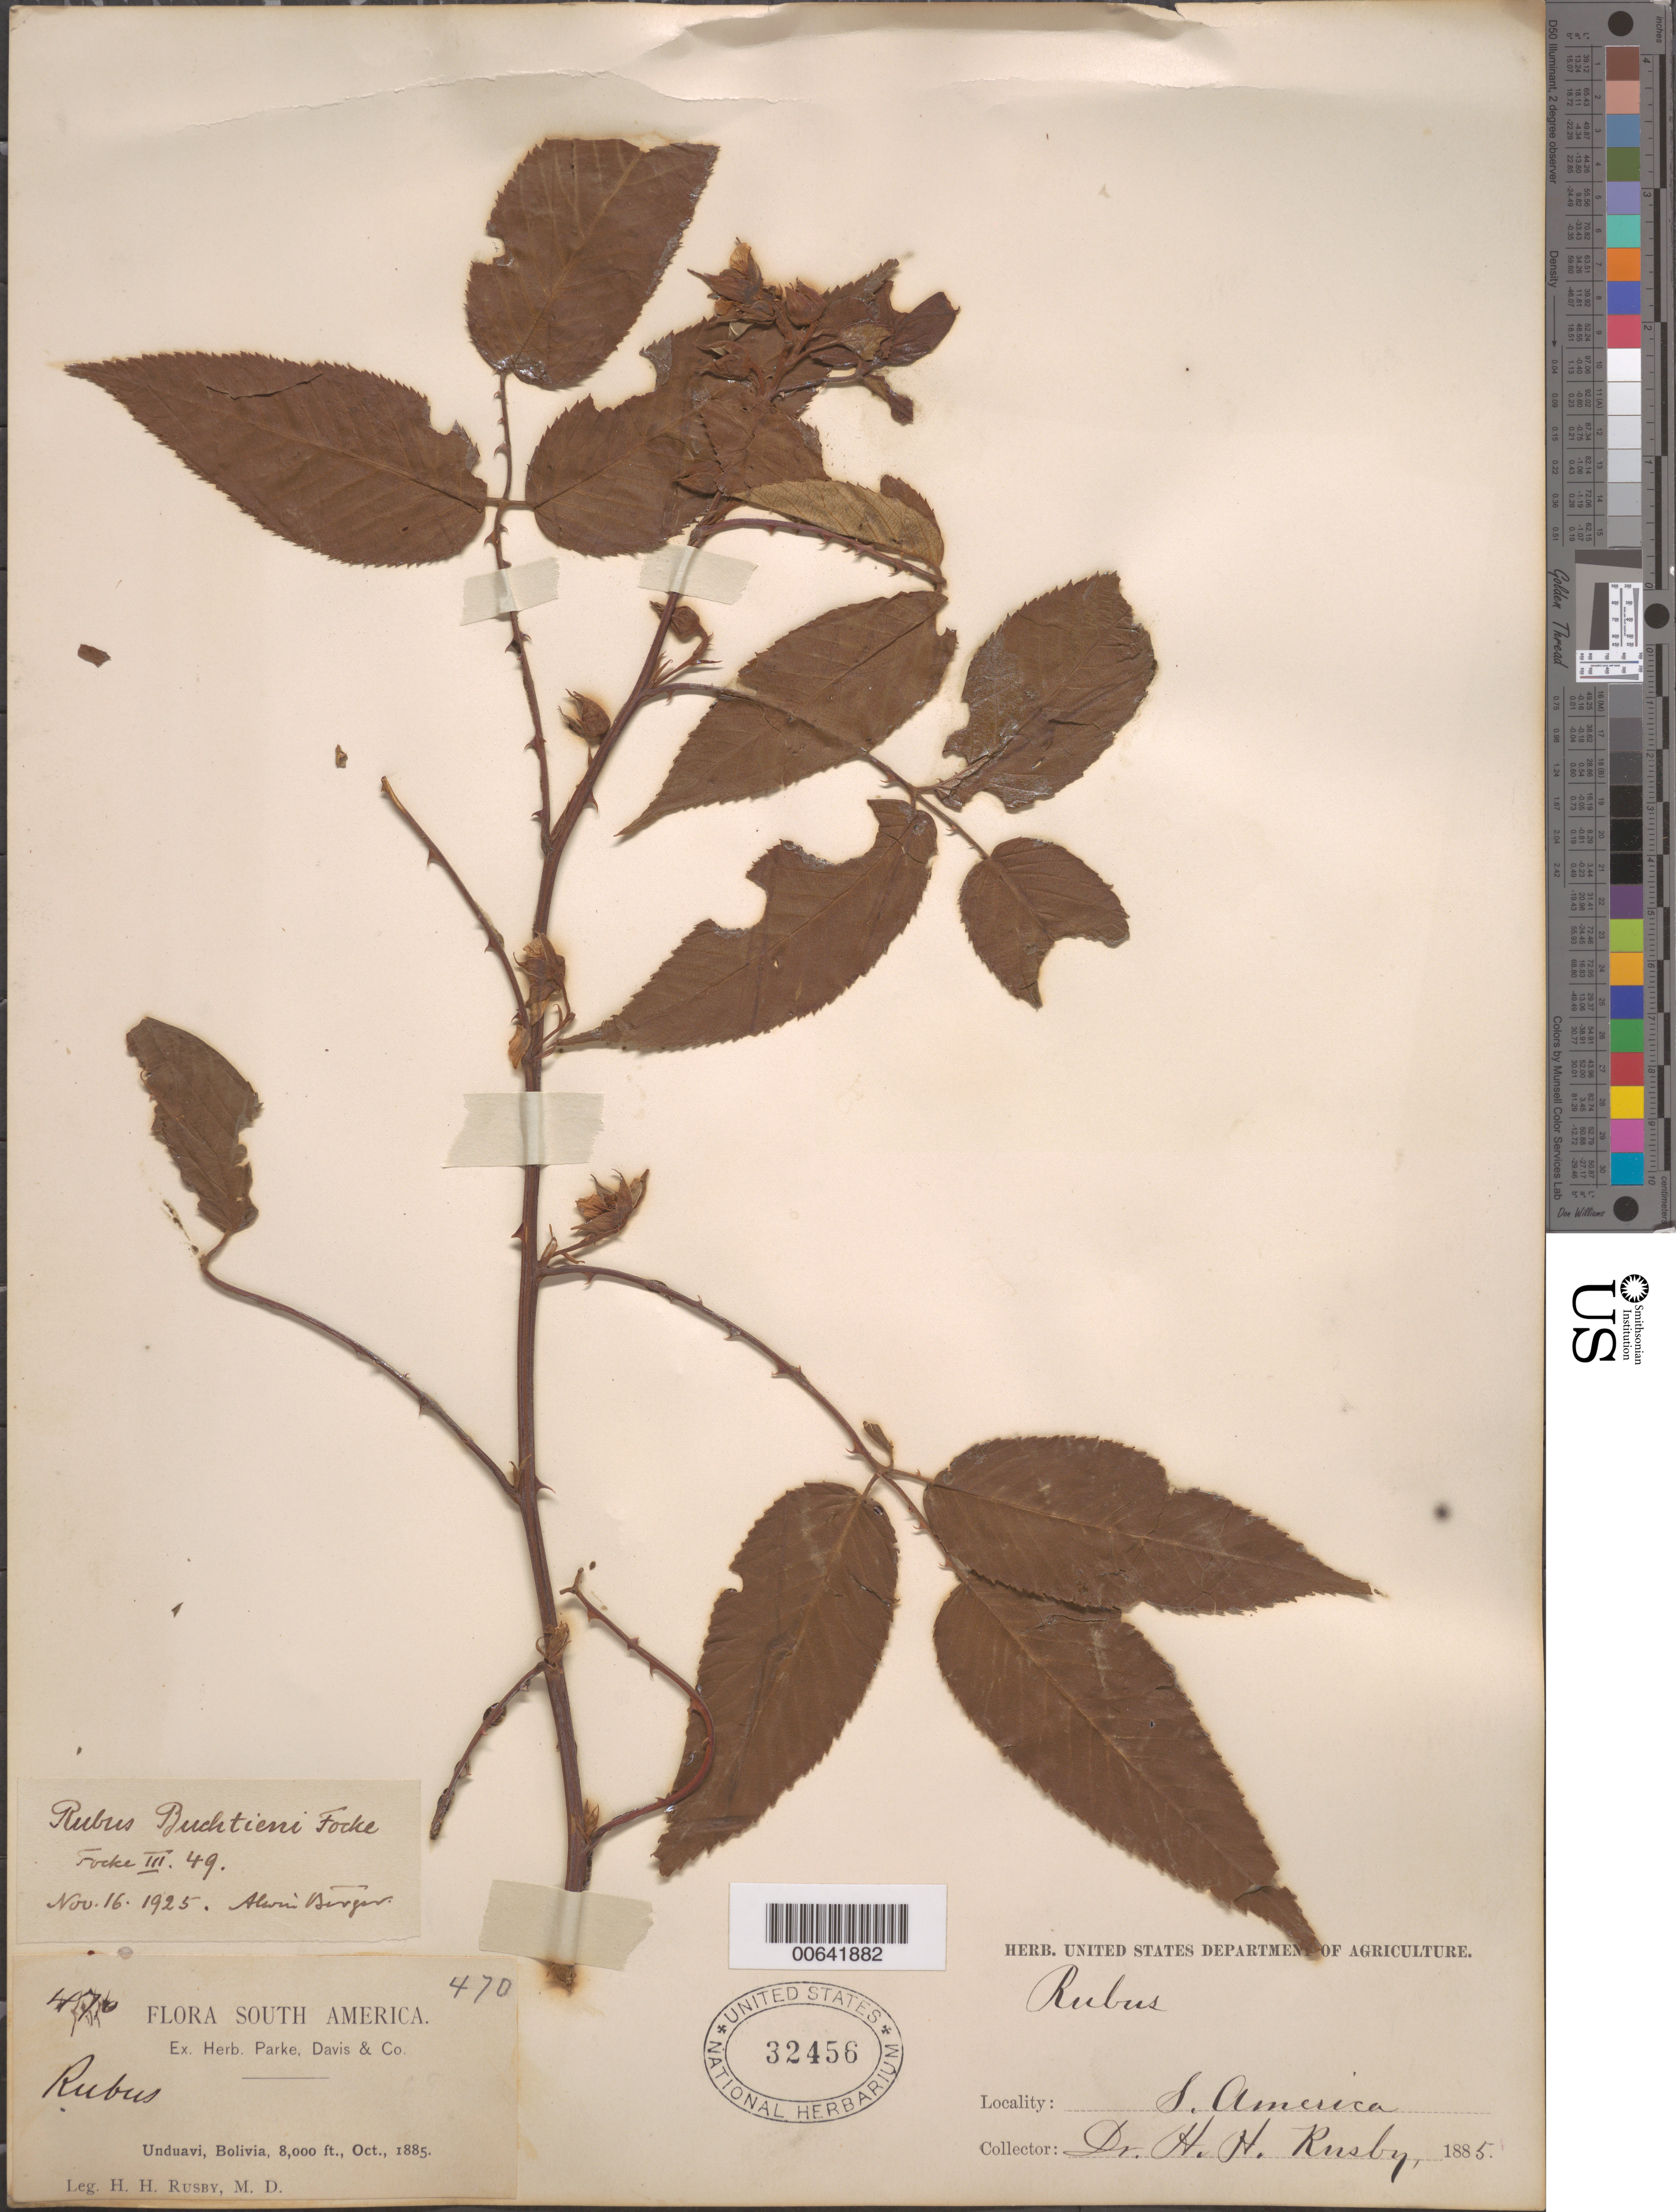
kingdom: Plantae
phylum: Tracheophyta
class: Magnoliopsida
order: Rosales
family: Rosaceae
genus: Rubus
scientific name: Rubus buchtienii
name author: Focke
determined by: Focke, --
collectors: H. H. Rusby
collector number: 470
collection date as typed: Oct. 1885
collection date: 1885-10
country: Bolivia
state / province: La Paz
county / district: Nor Yungas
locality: Unduavi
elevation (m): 2438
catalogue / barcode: US 32456